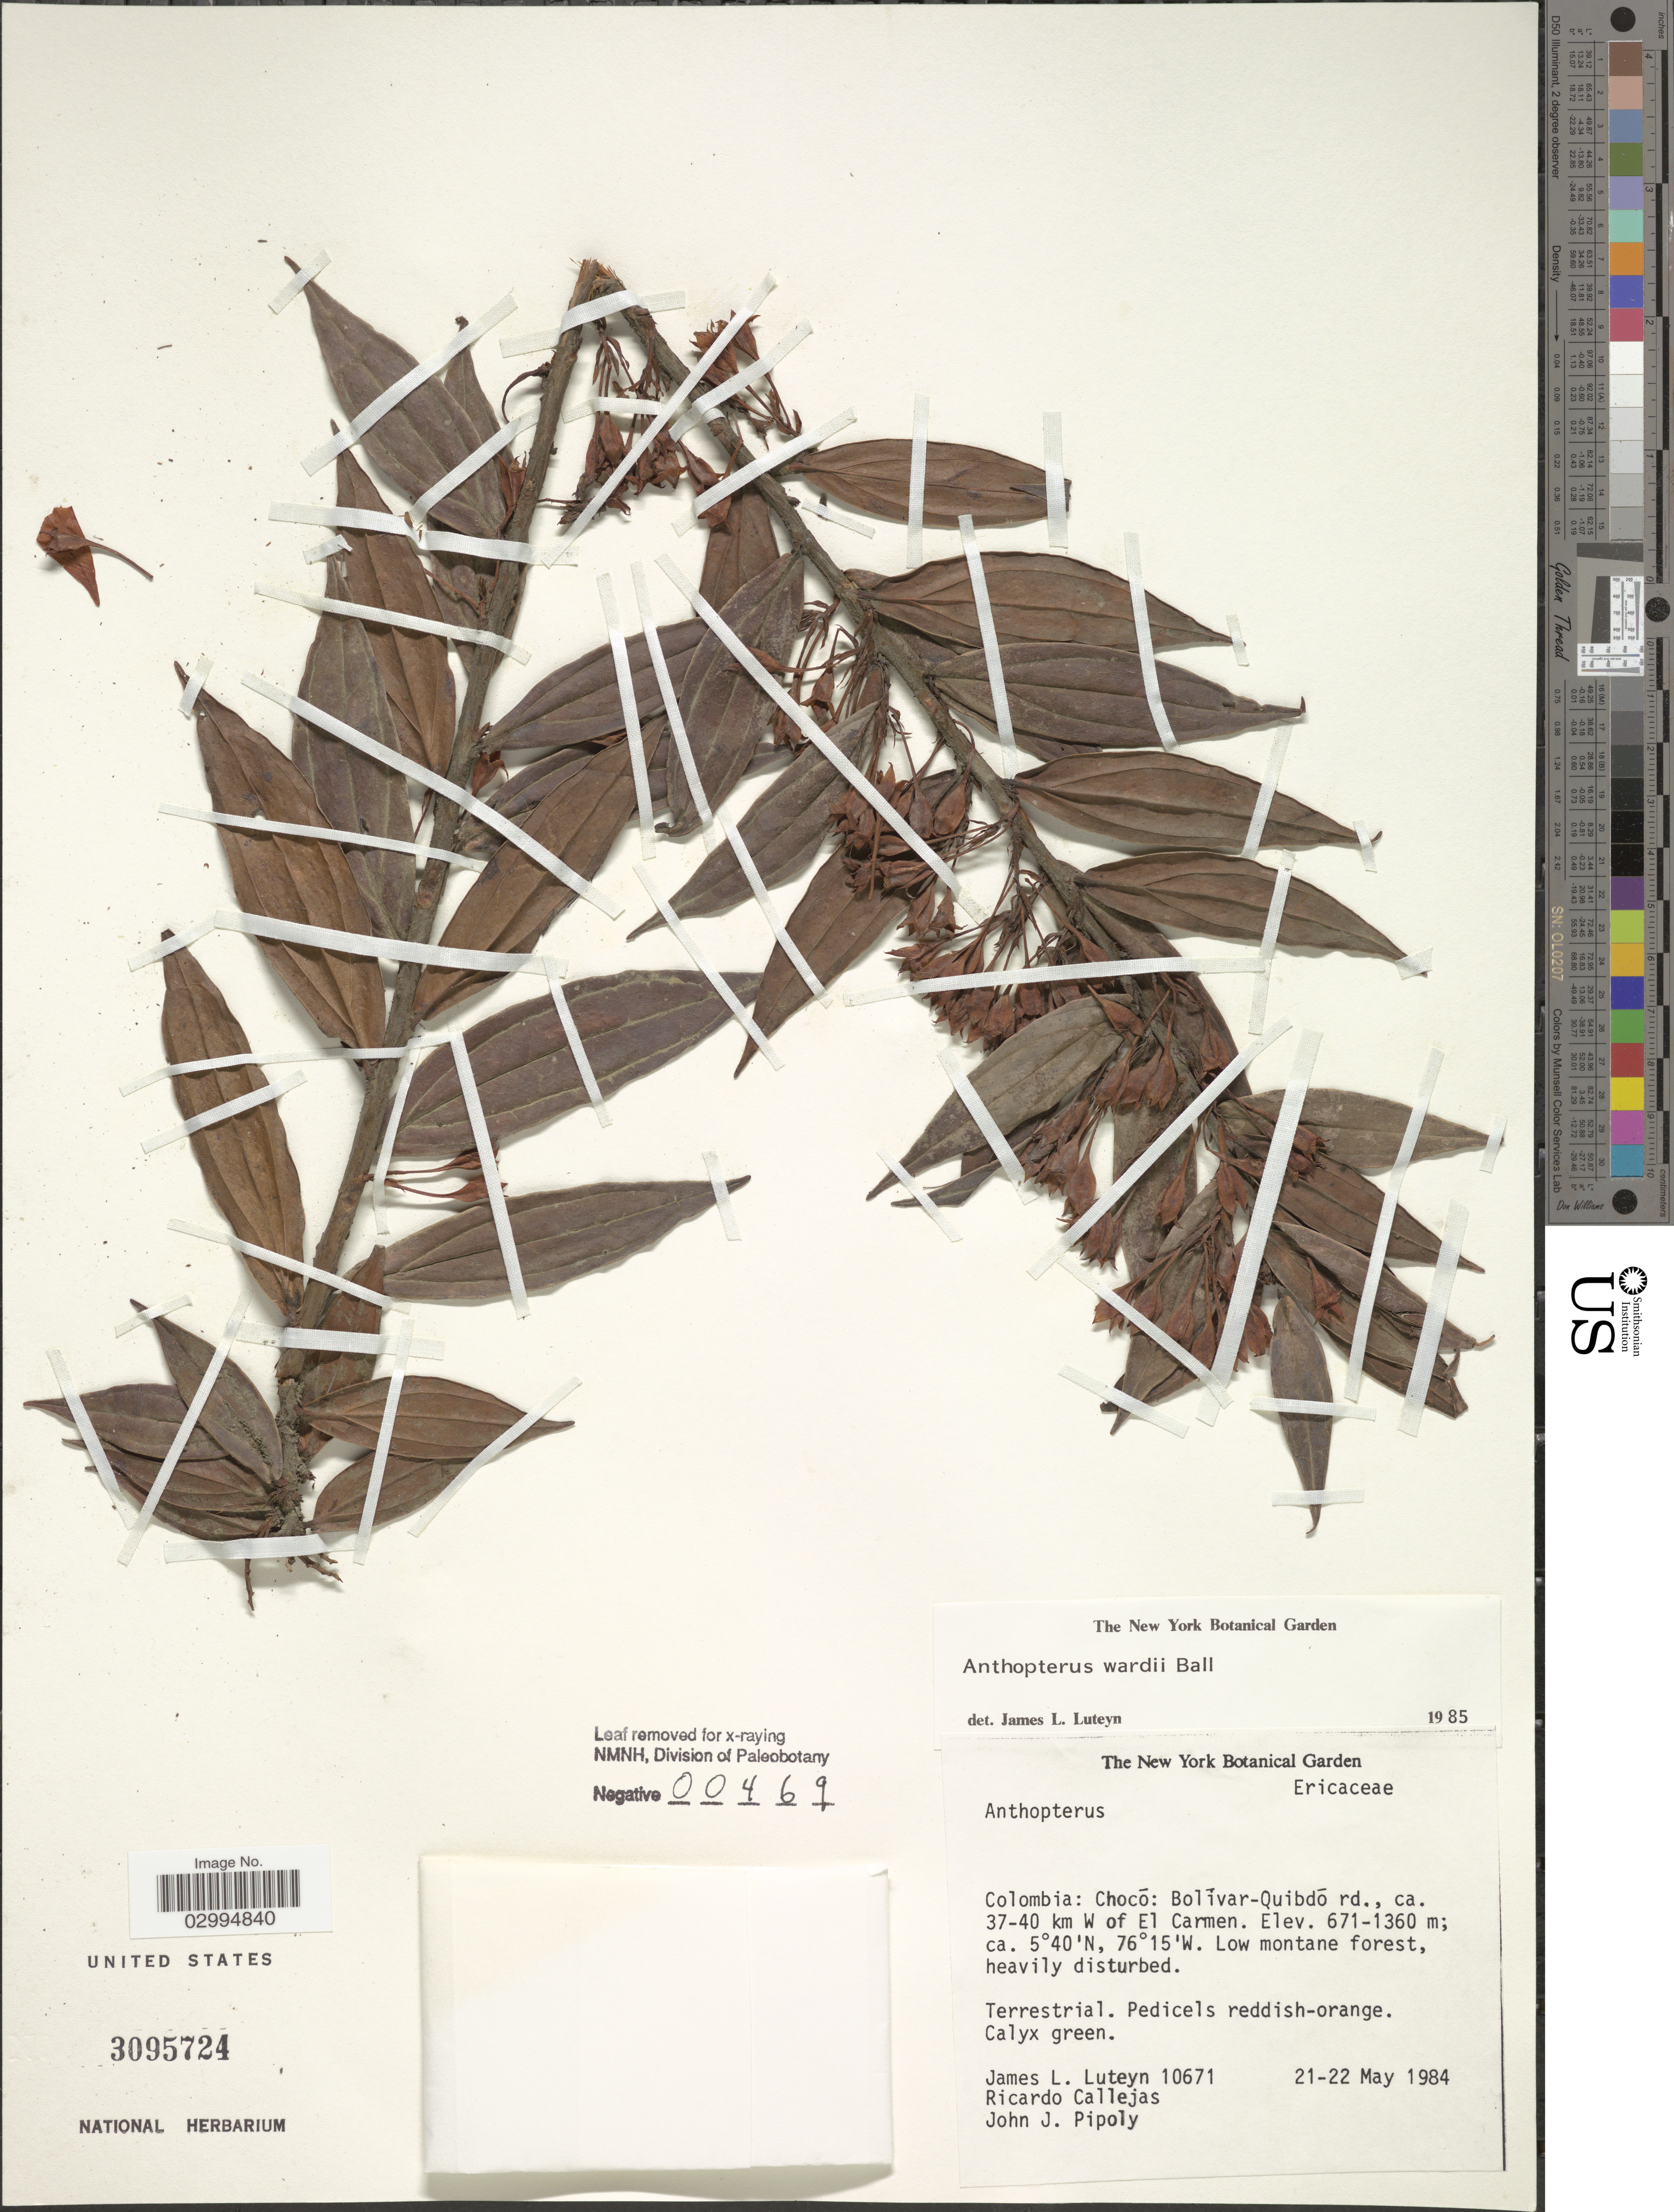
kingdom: Plantae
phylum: Tracheophyta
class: Magnoliopsida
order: Ericales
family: Ericaceae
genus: Anthopterus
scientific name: Anthopterus wardii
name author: Ball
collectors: J. Luteyn, R. Callejas & J. J. Pipoly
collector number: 10671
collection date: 1984-05-21/1984-05-22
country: Colombia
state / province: Chocó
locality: Bolívar-Quibdó rd., ca. 37-40 km W of El Carmen.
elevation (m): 671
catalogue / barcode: US 3095724